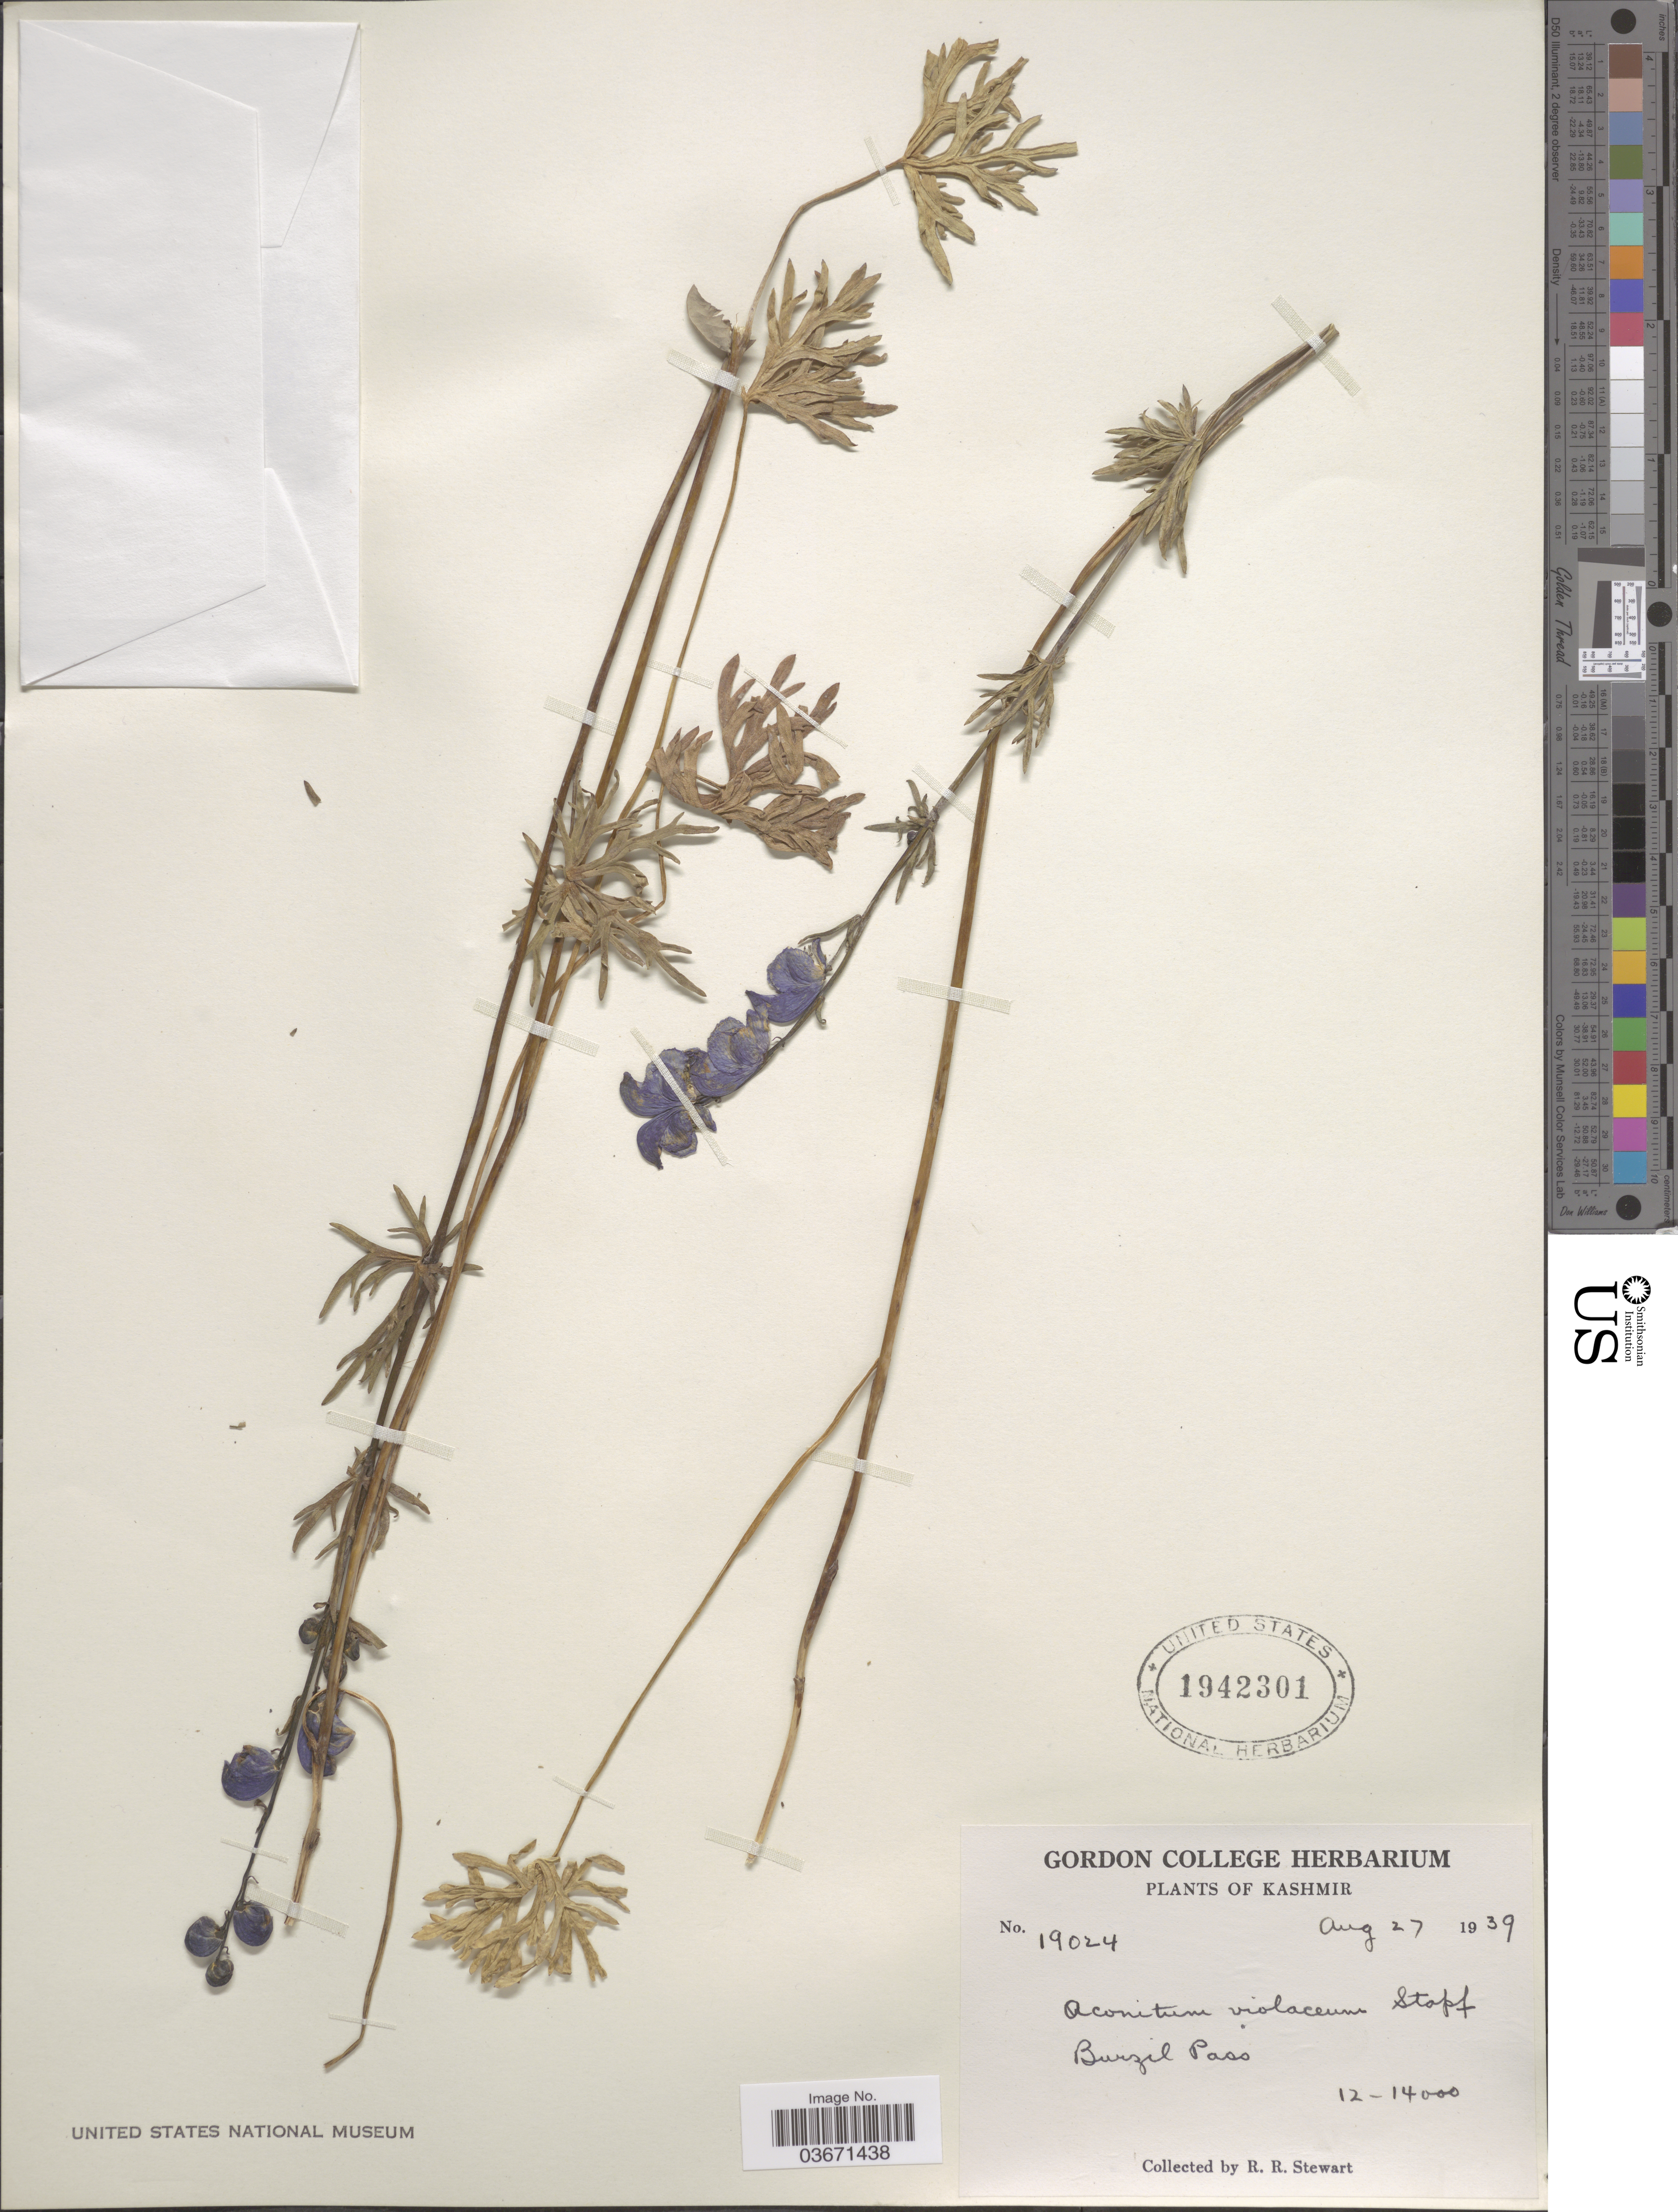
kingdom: Plantae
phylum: Tracheophyta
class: Magnoliopsida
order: Ranunculales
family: Ranunculaceae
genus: Aconitum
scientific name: Aconitum violaceum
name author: Jacquem. ex Stapf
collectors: R. Stewart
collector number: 19024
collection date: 1939-08-27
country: India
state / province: Jammu and Kashmir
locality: Kashmir. Burzil Pass.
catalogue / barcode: US 1942301